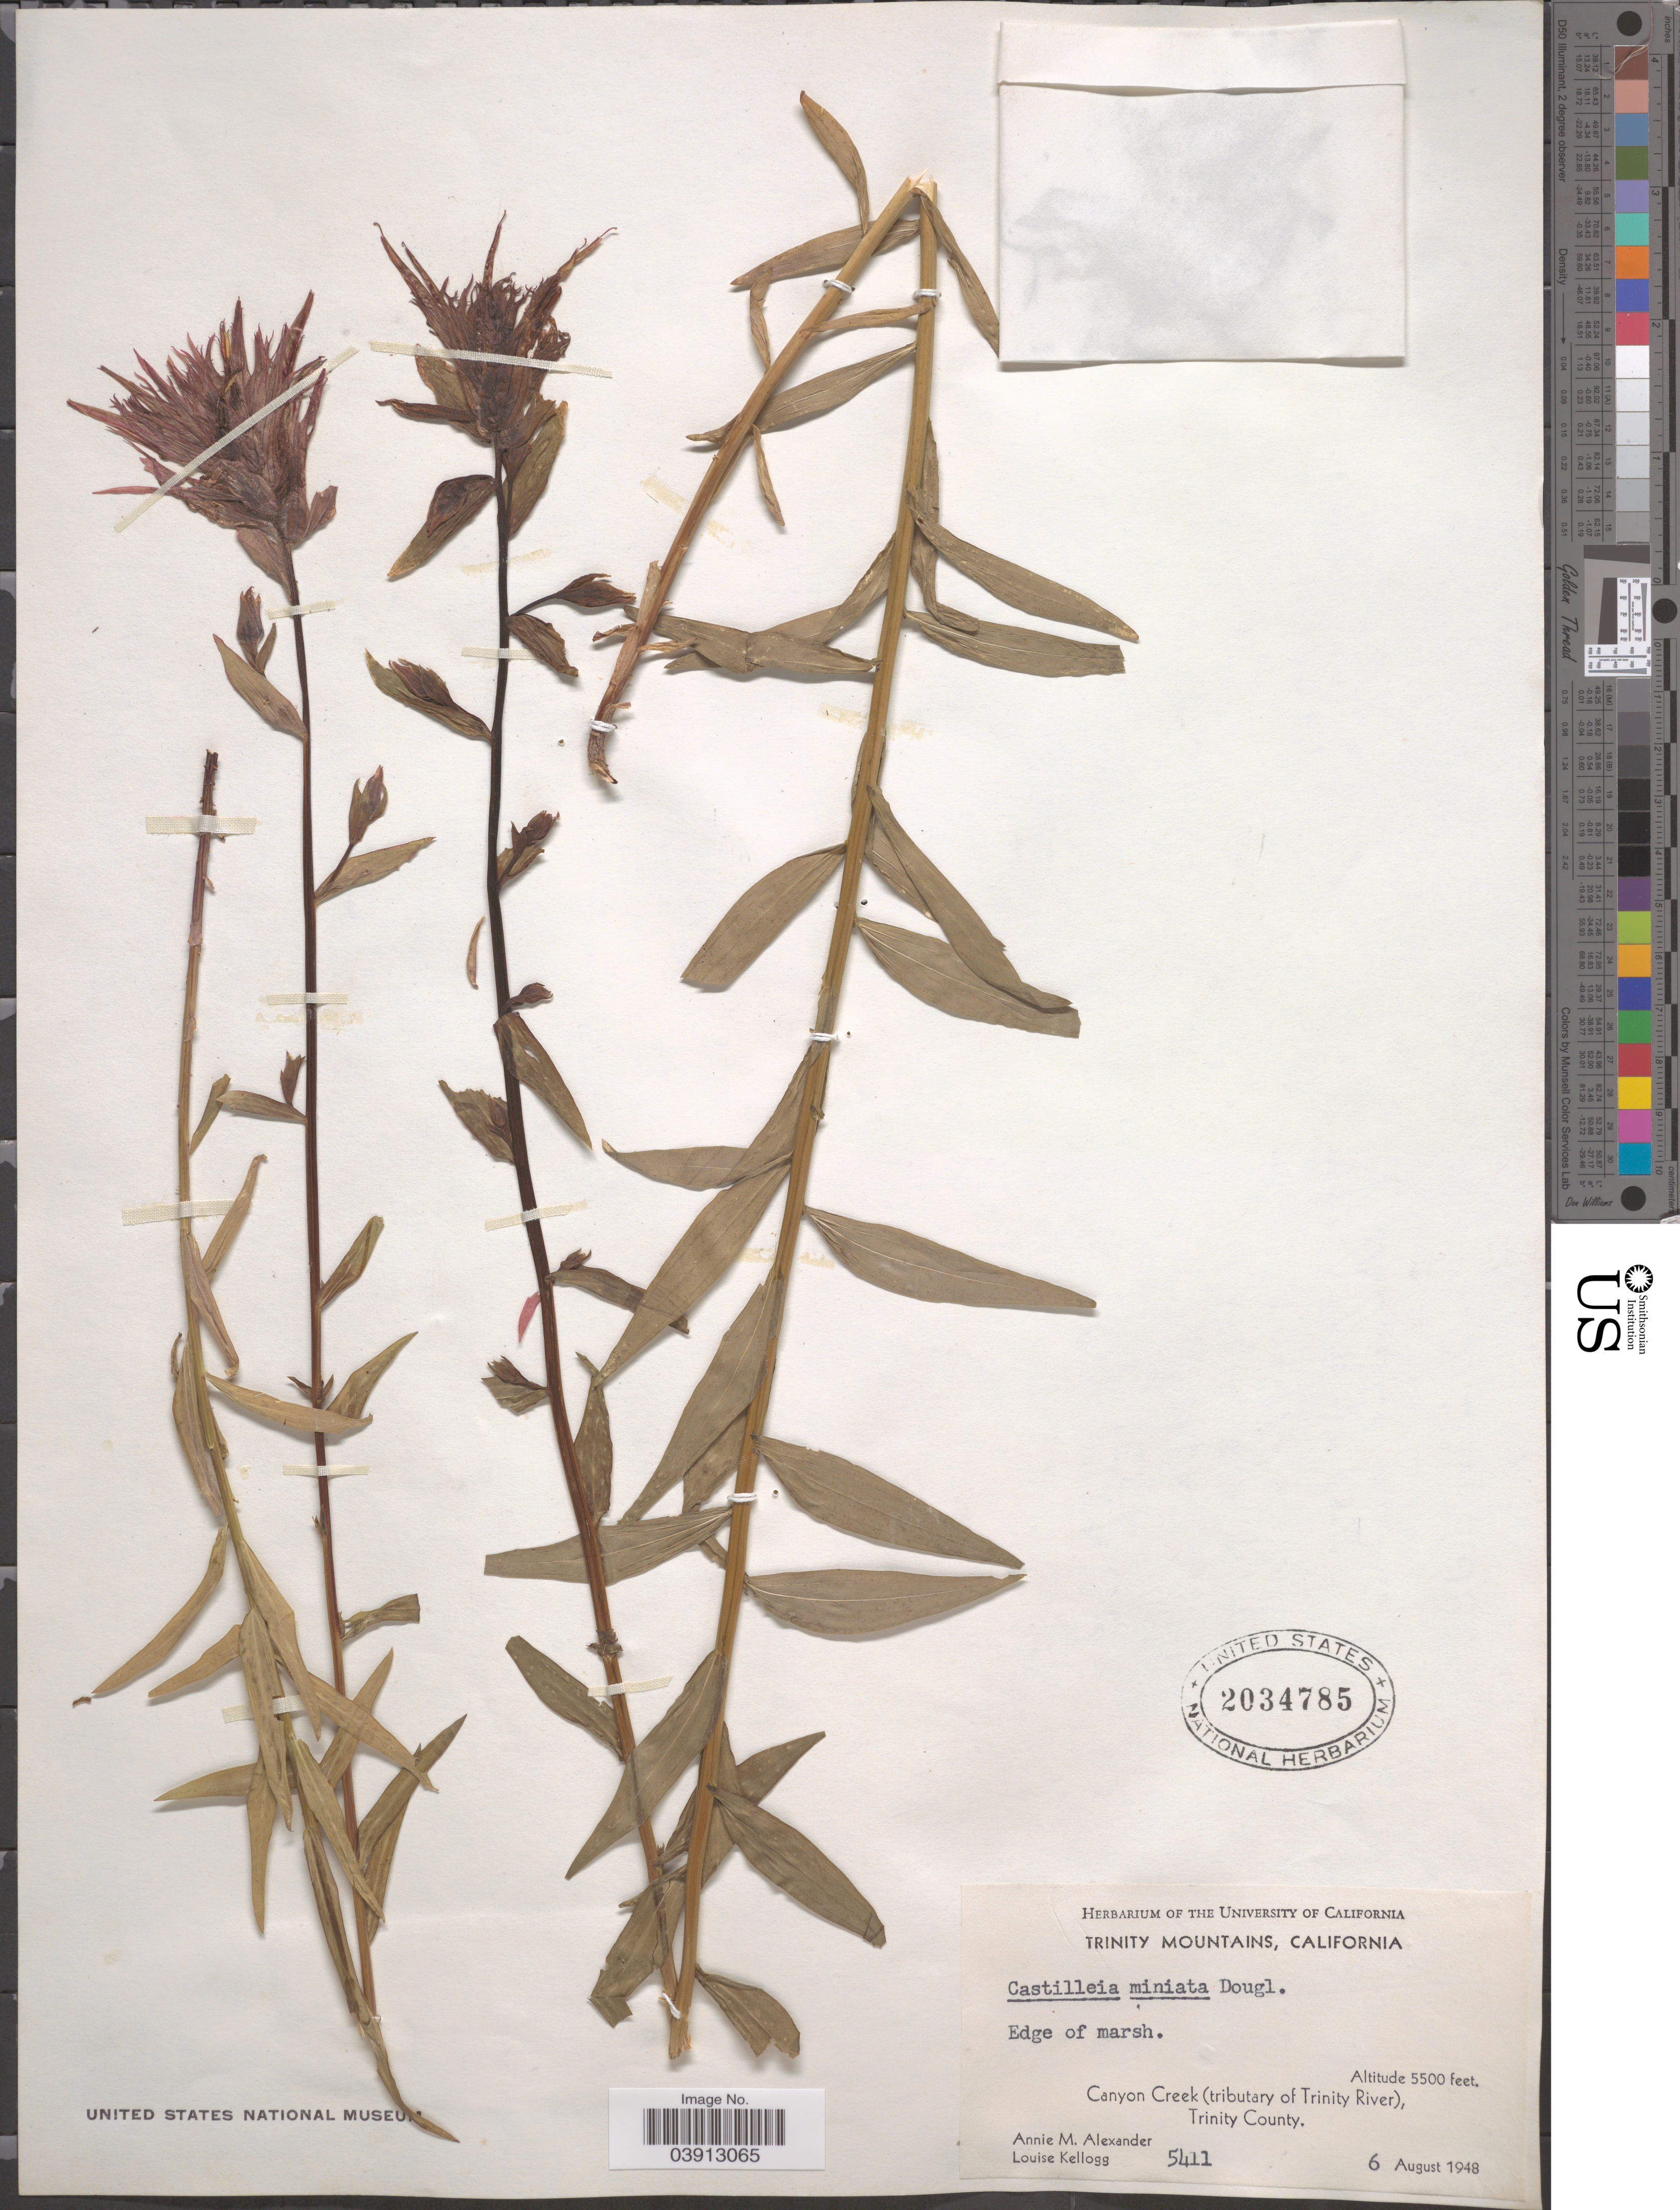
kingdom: Plantae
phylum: Tracheophyta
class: Magnoliopsida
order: Lamiales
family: Orobanchaceae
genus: Castilleja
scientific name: Castilleja miniata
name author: Douglas ex Hook.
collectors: A. M. Alexander & L. Kellogg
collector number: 5411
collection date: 1948-08-06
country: United States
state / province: California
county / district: Trinity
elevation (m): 1676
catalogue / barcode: US 2034785